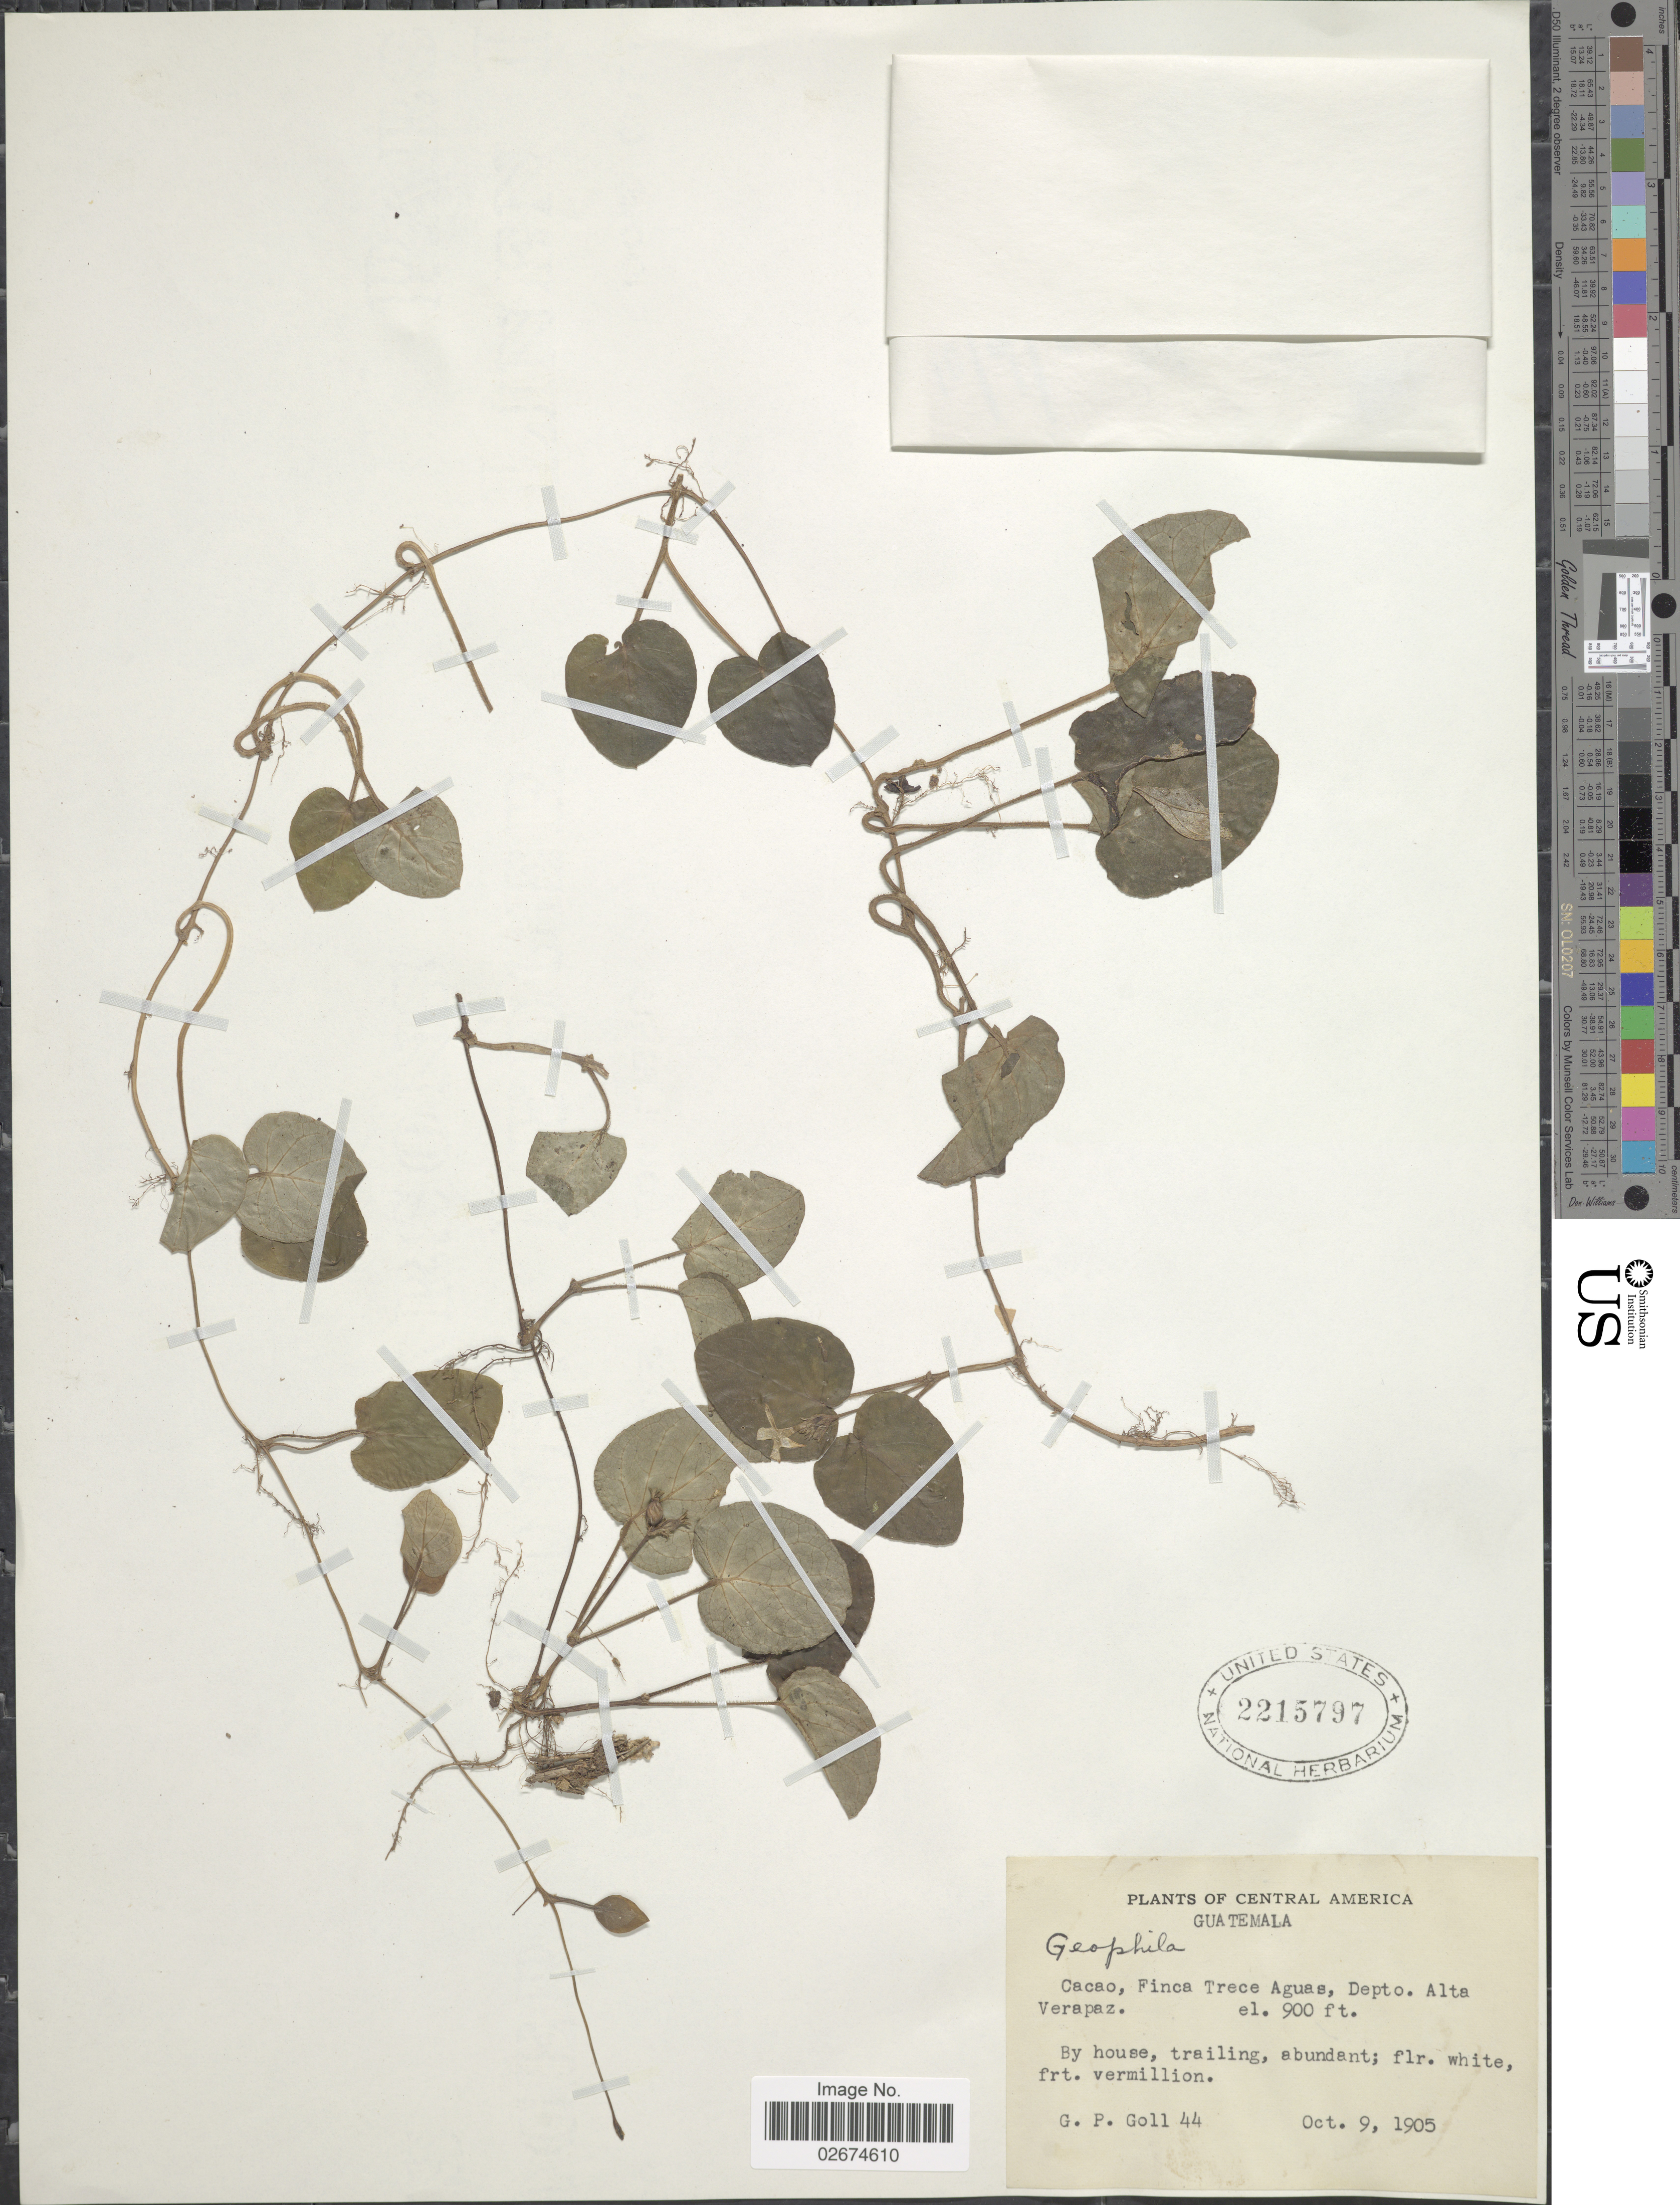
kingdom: Plantae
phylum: Tracheophyta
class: Magnoliopsida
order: Gentianales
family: Rubiaceae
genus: Geophila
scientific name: Geophila herbacea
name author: (Jacq.) K. Schum.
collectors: G. P. Goll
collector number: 44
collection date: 1905-10-09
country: Guatemala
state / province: Alta Verapaz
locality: Cacao, Finca Trece Aguas, Depto. Alta Verapaz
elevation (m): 274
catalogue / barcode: US 2215797